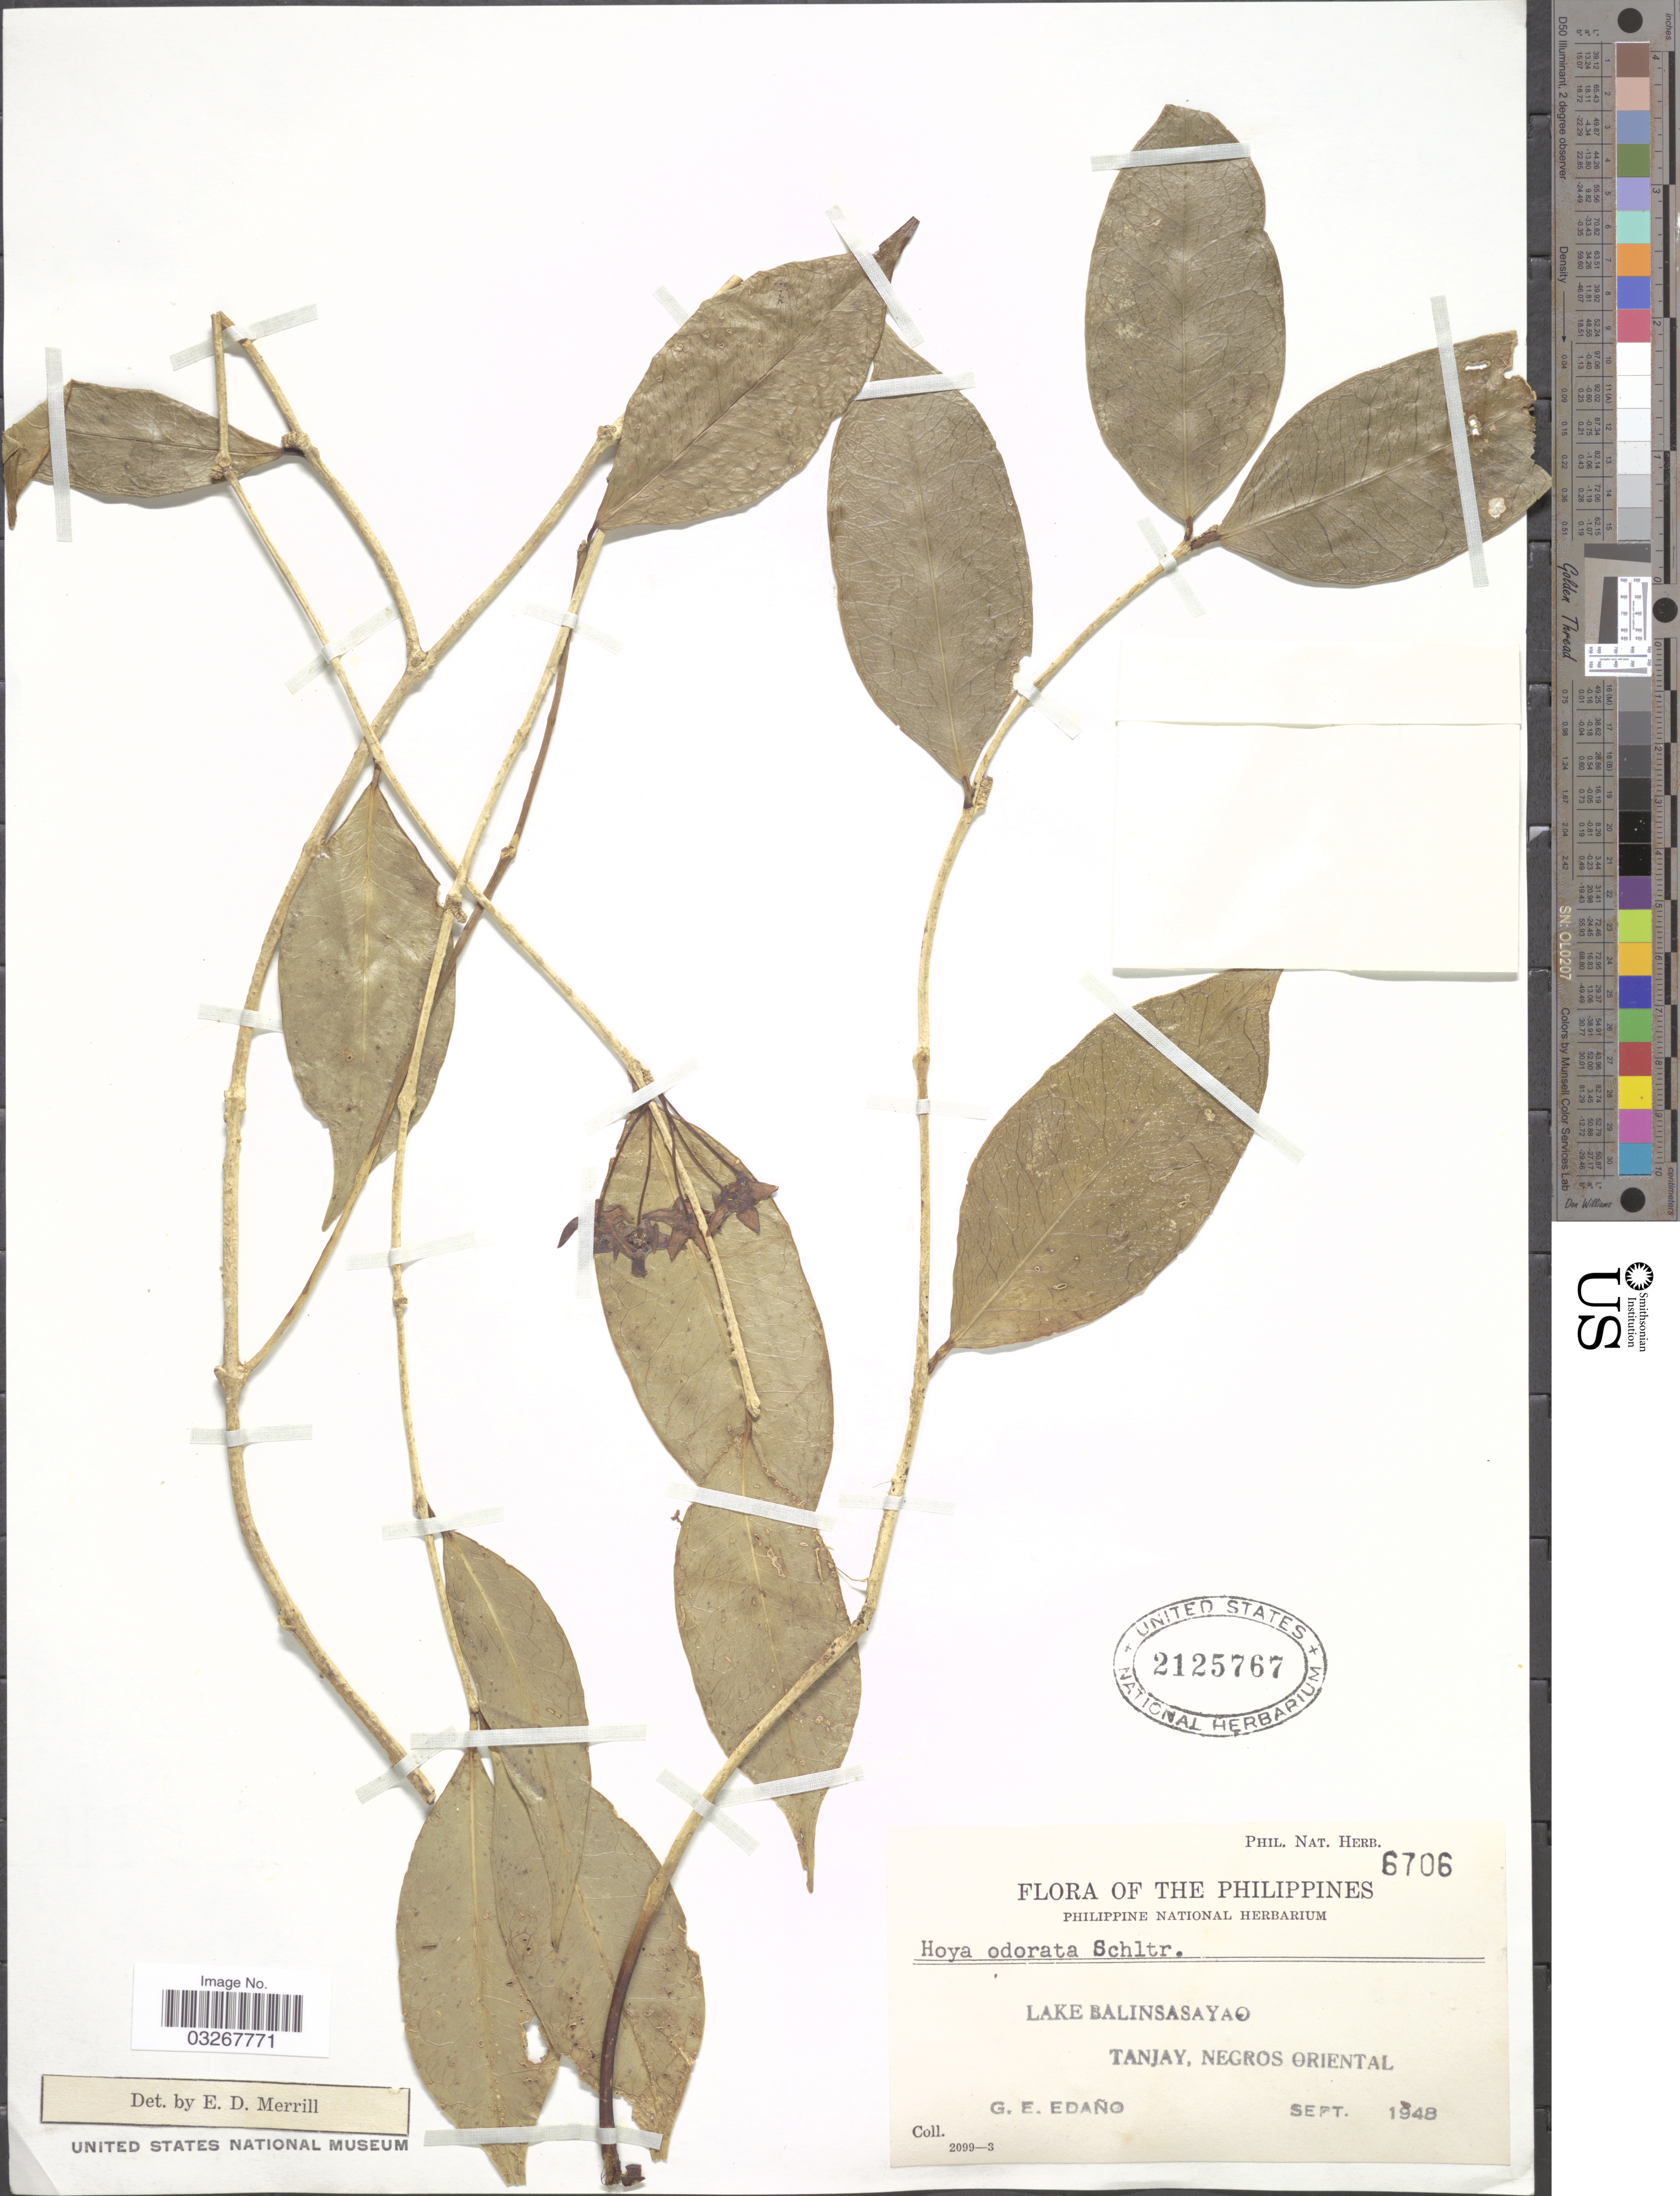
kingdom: Plantae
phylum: Tracheophyta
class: Magnoliopsida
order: Gentianales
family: Apocynaceae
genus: Hoya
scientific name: Hoya odorata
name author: Schltr.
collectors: G. E. Edaño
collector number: Phil. Nat. Herb. 6706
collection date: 1948-09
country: Philippines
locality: Lake Balinsasayao. Tanjay, Negros Oriental.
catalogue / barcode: US 2125767